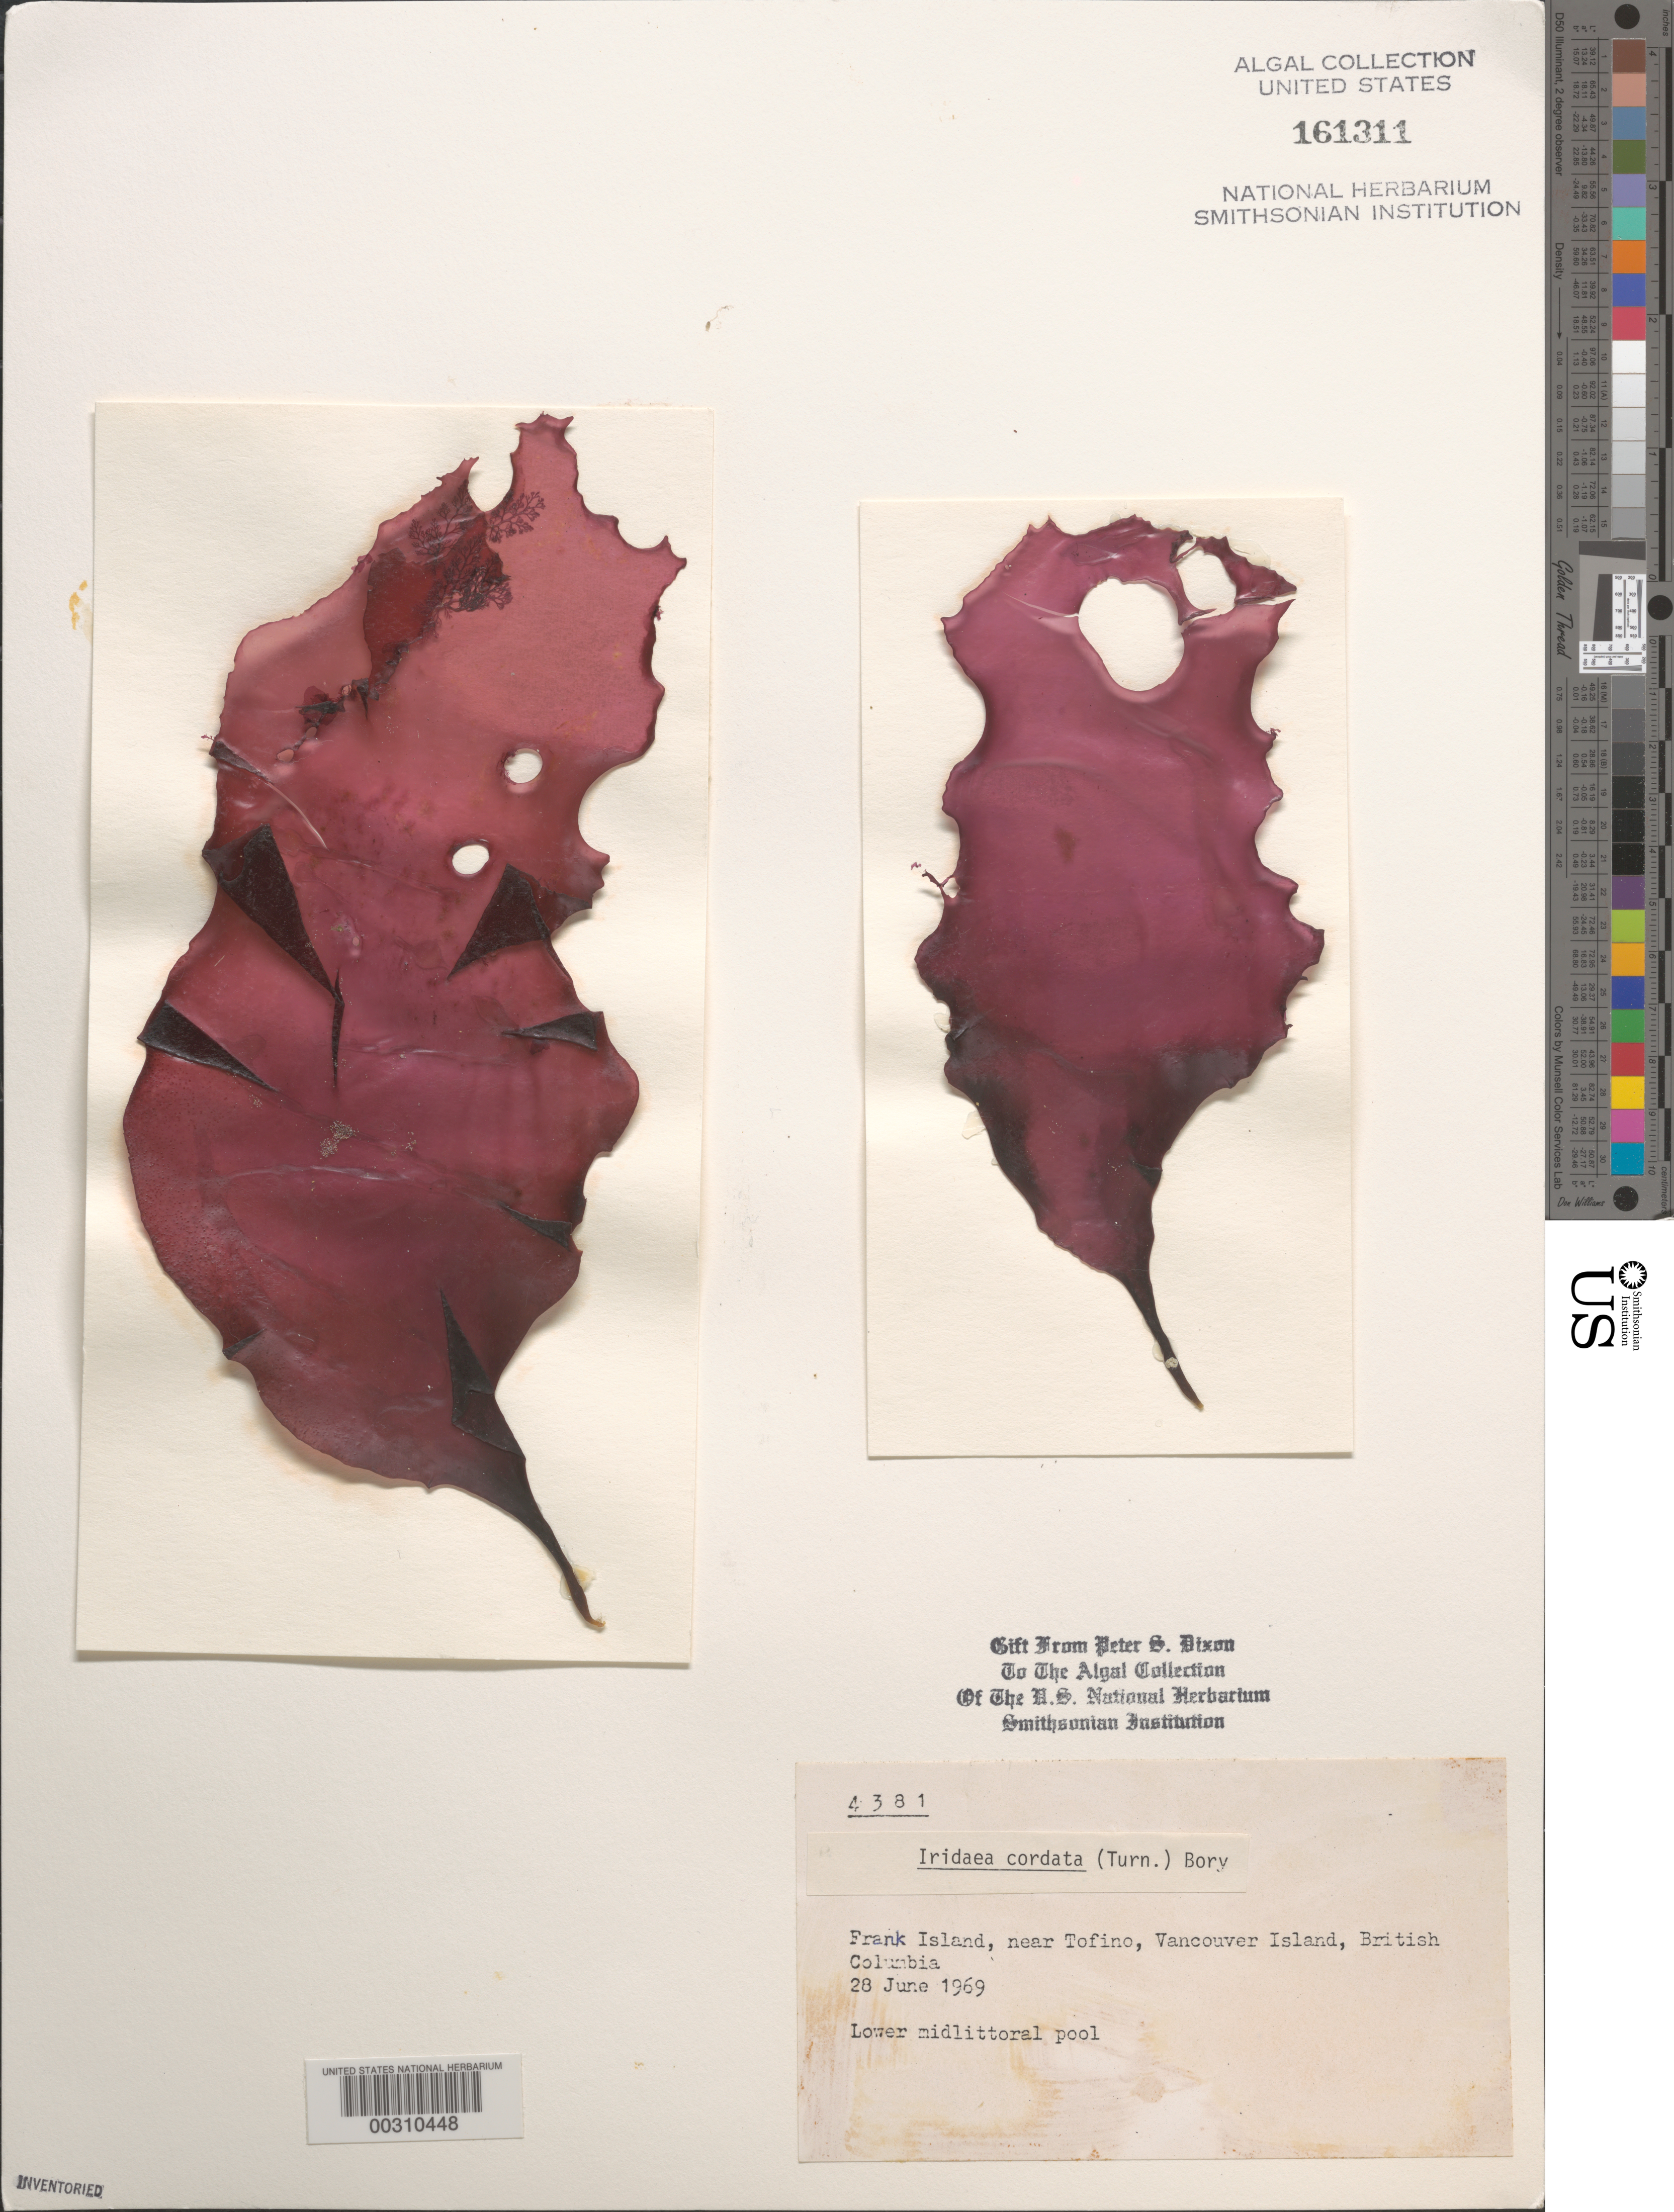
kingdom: Plantae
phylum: Rhodophyta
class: Florideophyceae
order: Gigartinales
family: Gigartinaceae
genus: Iridaea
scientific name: Iridaea cordata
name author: (Turner) Bory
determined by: Dixon, P. S.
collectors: P. S. Dixon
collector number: PSD 4381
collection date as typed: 28 Jun 1969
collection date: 1969-06-28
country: Canada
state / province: British Columbia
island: Frank Island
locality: Near Tofino, Vancouver Island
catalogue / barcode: US 161311